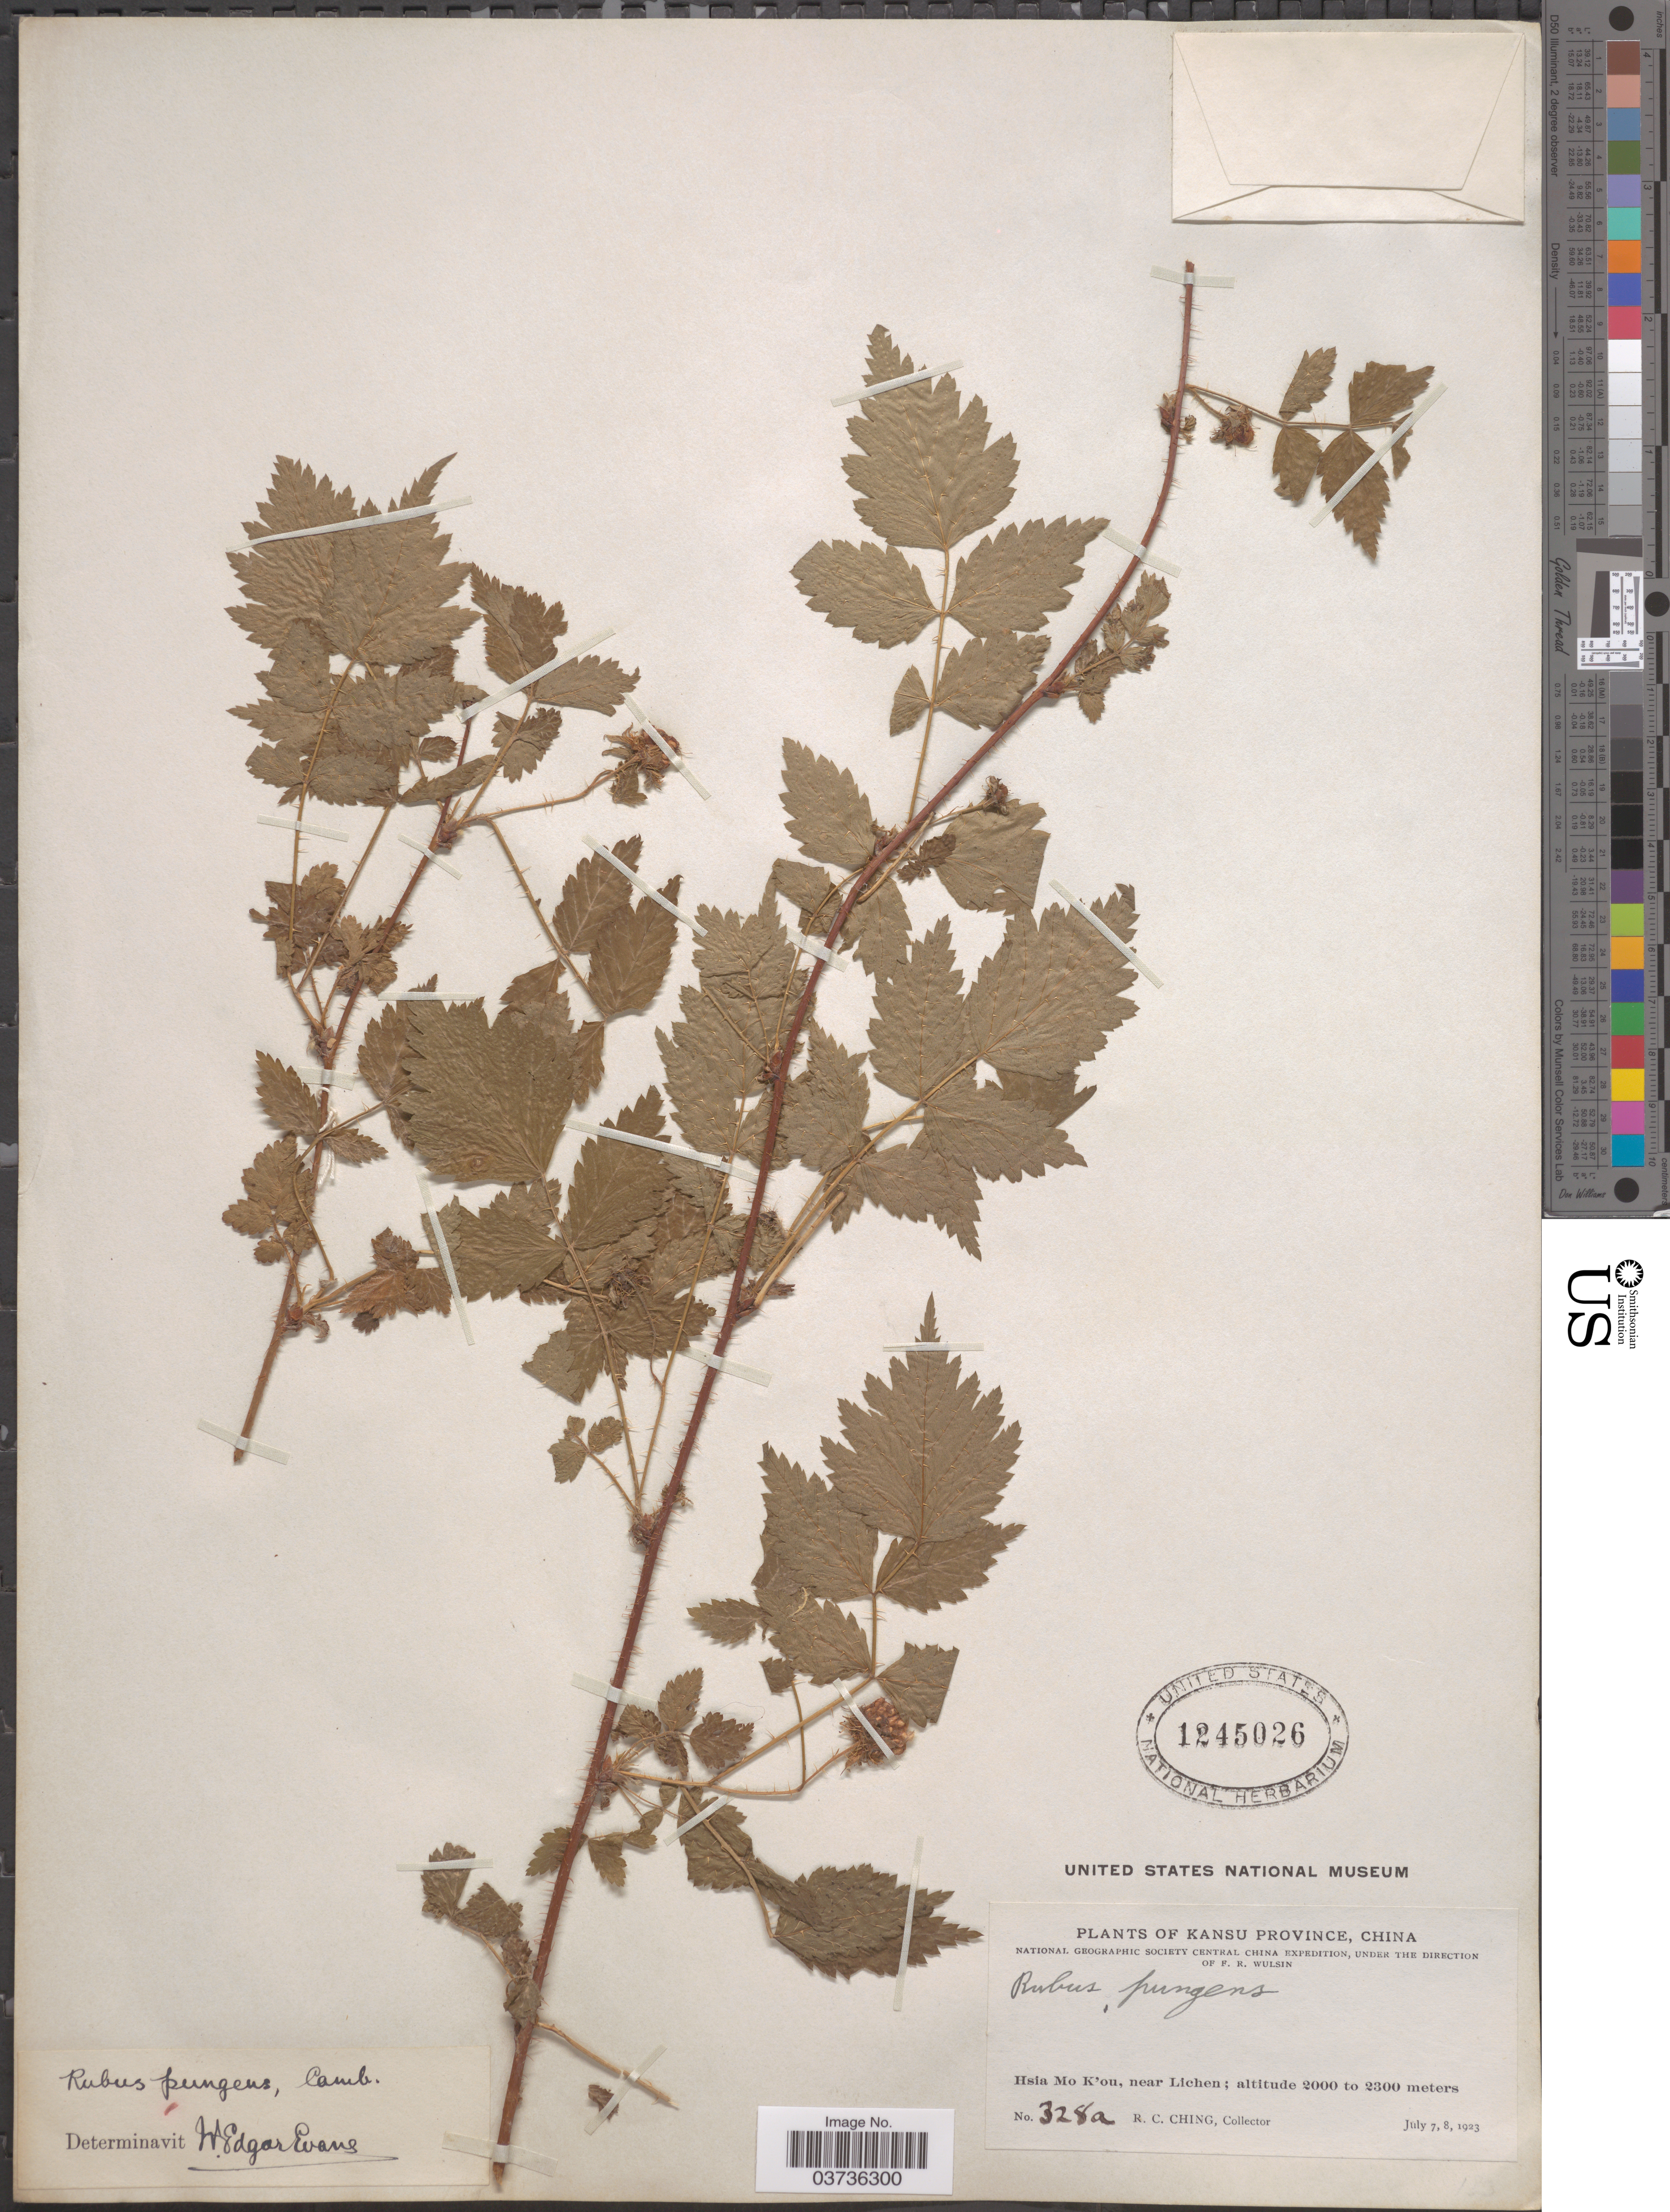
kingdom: Plantae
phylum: Tracheophyta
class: Magnoliopsida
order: Rosales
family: Rosaceae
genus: Rubus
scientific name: Rubus pungens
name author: Cambess.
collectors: R. C. Ching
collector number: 328a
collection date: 1923-07-07/1923-07-08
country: China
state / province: Gansu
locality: Kansu Province. Hsia Mo K'ou, near Lichen.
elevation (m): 2000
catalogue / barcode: US 1245026